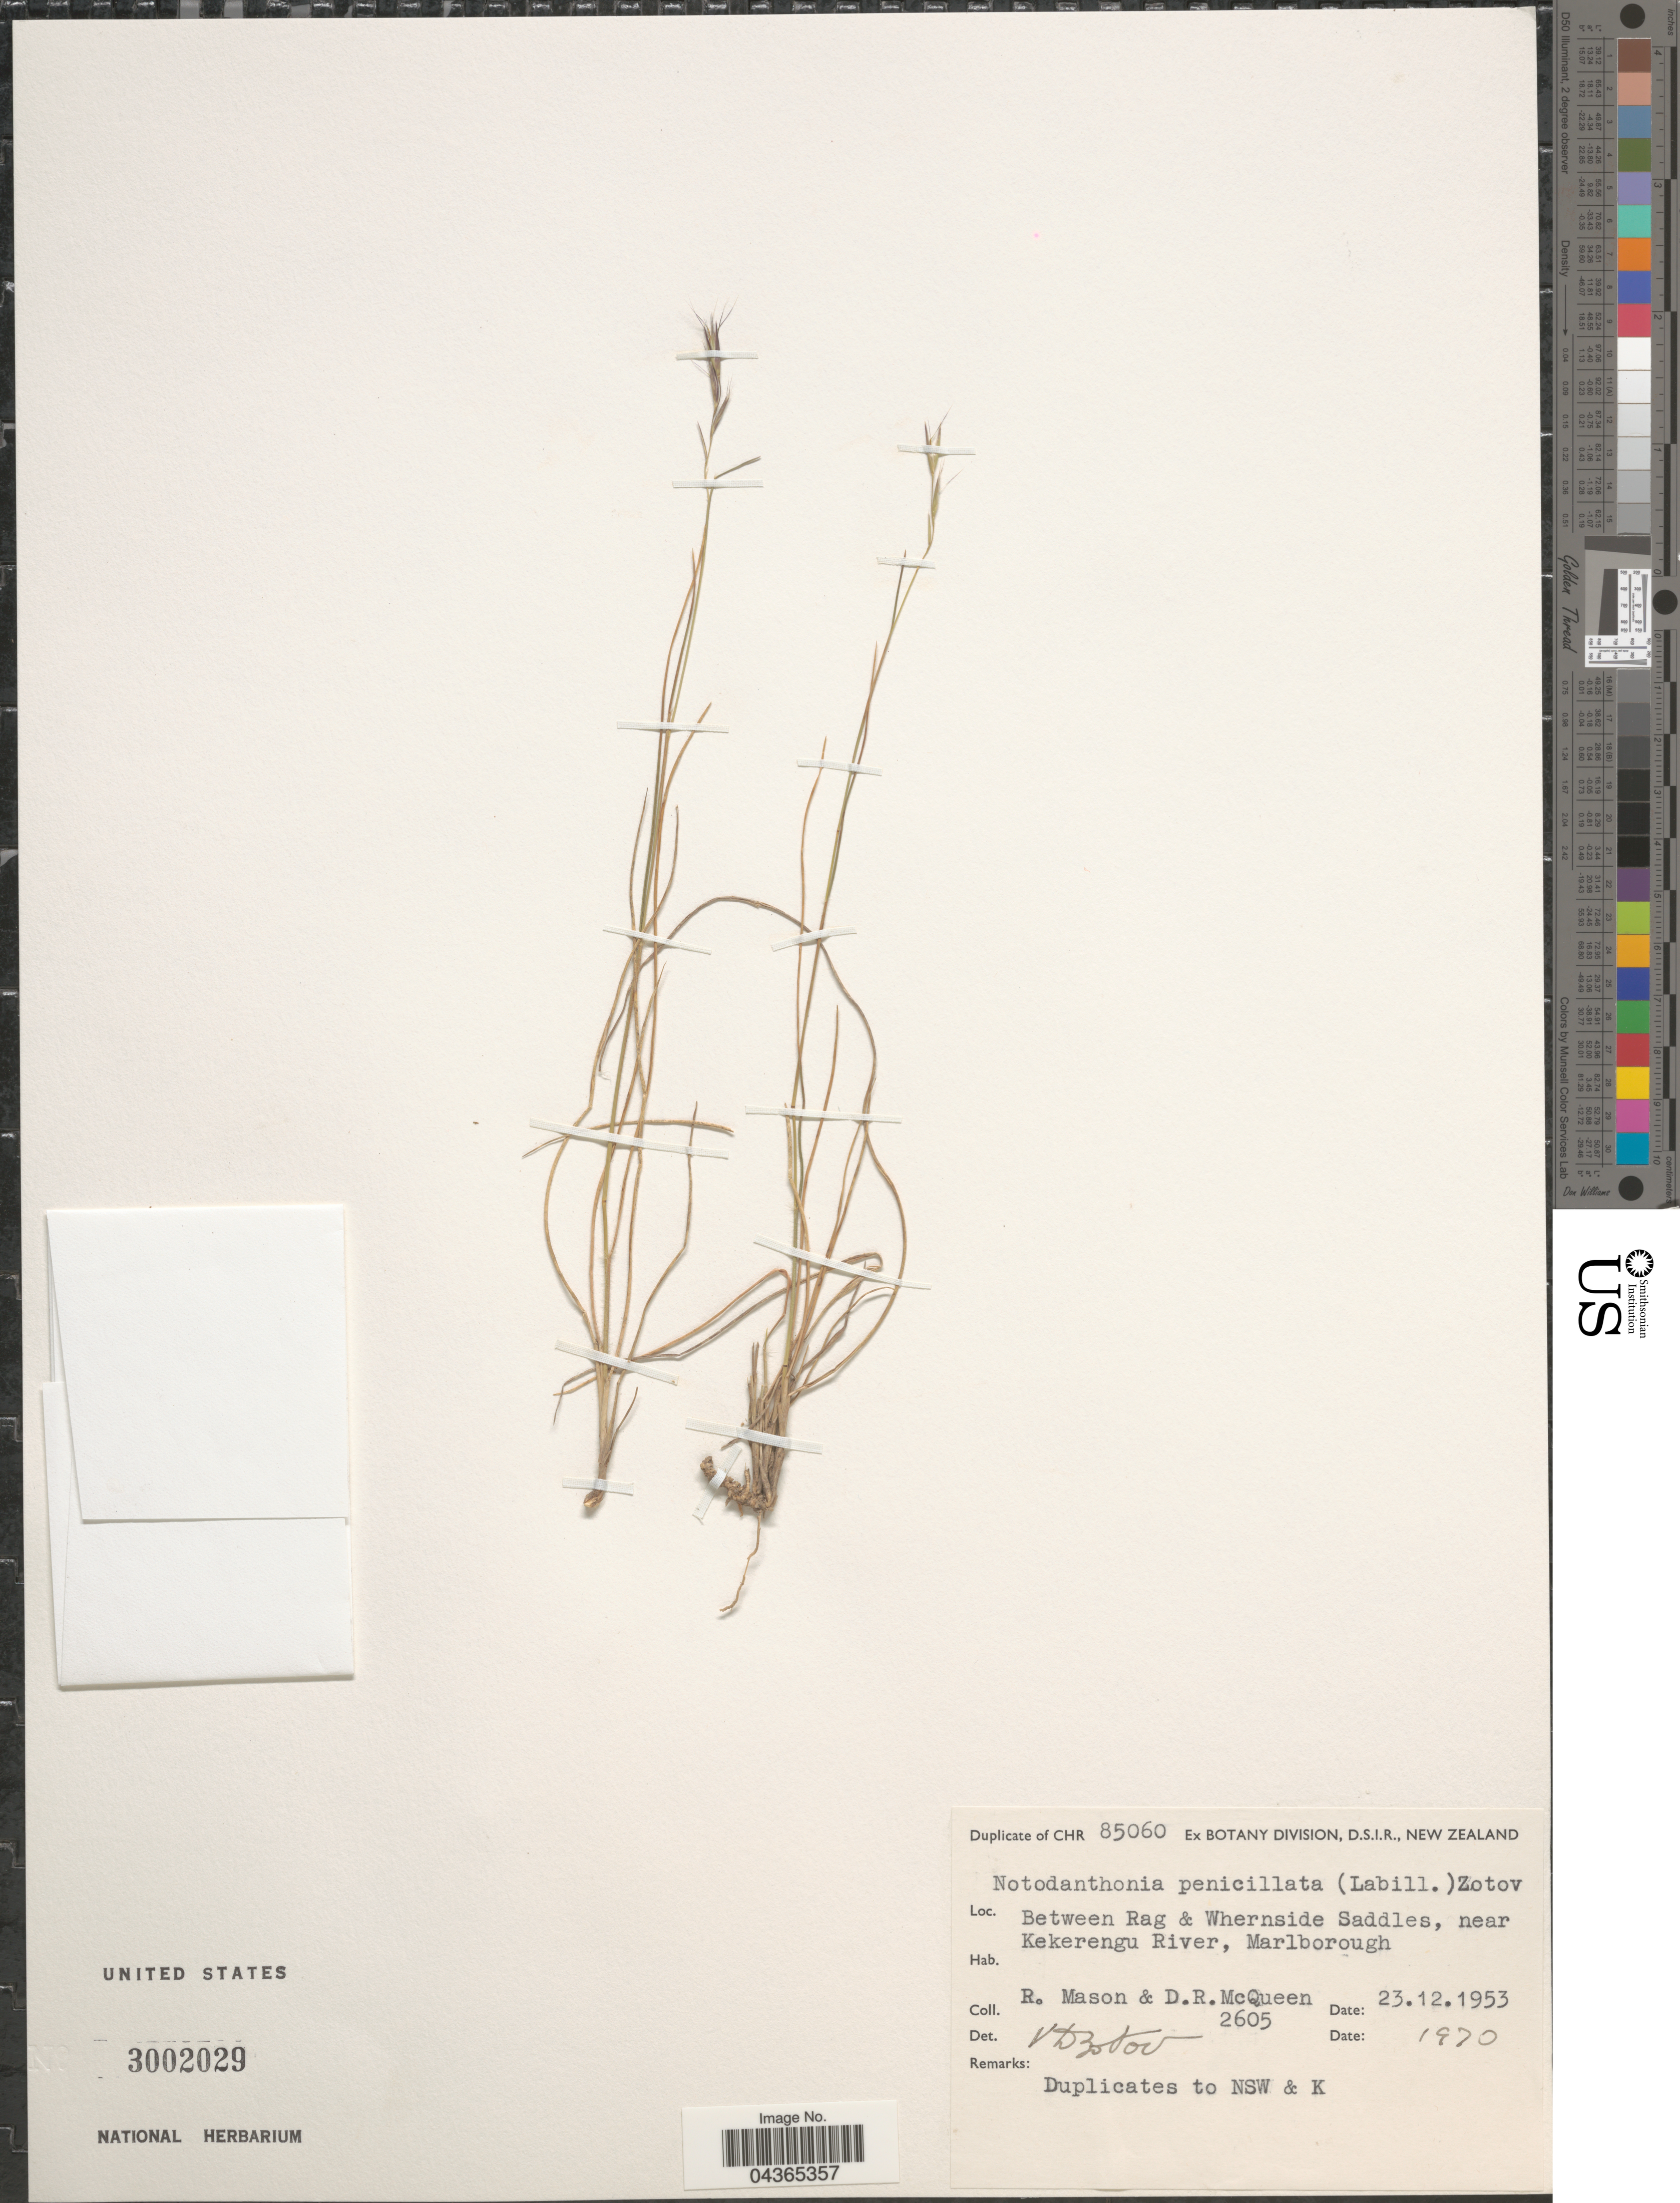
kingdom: Plantae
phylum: Tracheophyta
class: Liliopsida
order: Poales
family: Poaceae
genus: Rytidosperma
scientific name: Rytidosperma penicillatum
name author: (Labill.) Connor & Edgar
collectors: R. Mason & D. McQueen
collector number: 2605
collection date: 1953-12-23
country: New Zealand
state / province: Marlborough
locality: Between Rag & Whernside Saddles, near Kekerengu River.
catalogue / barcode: US 3002029